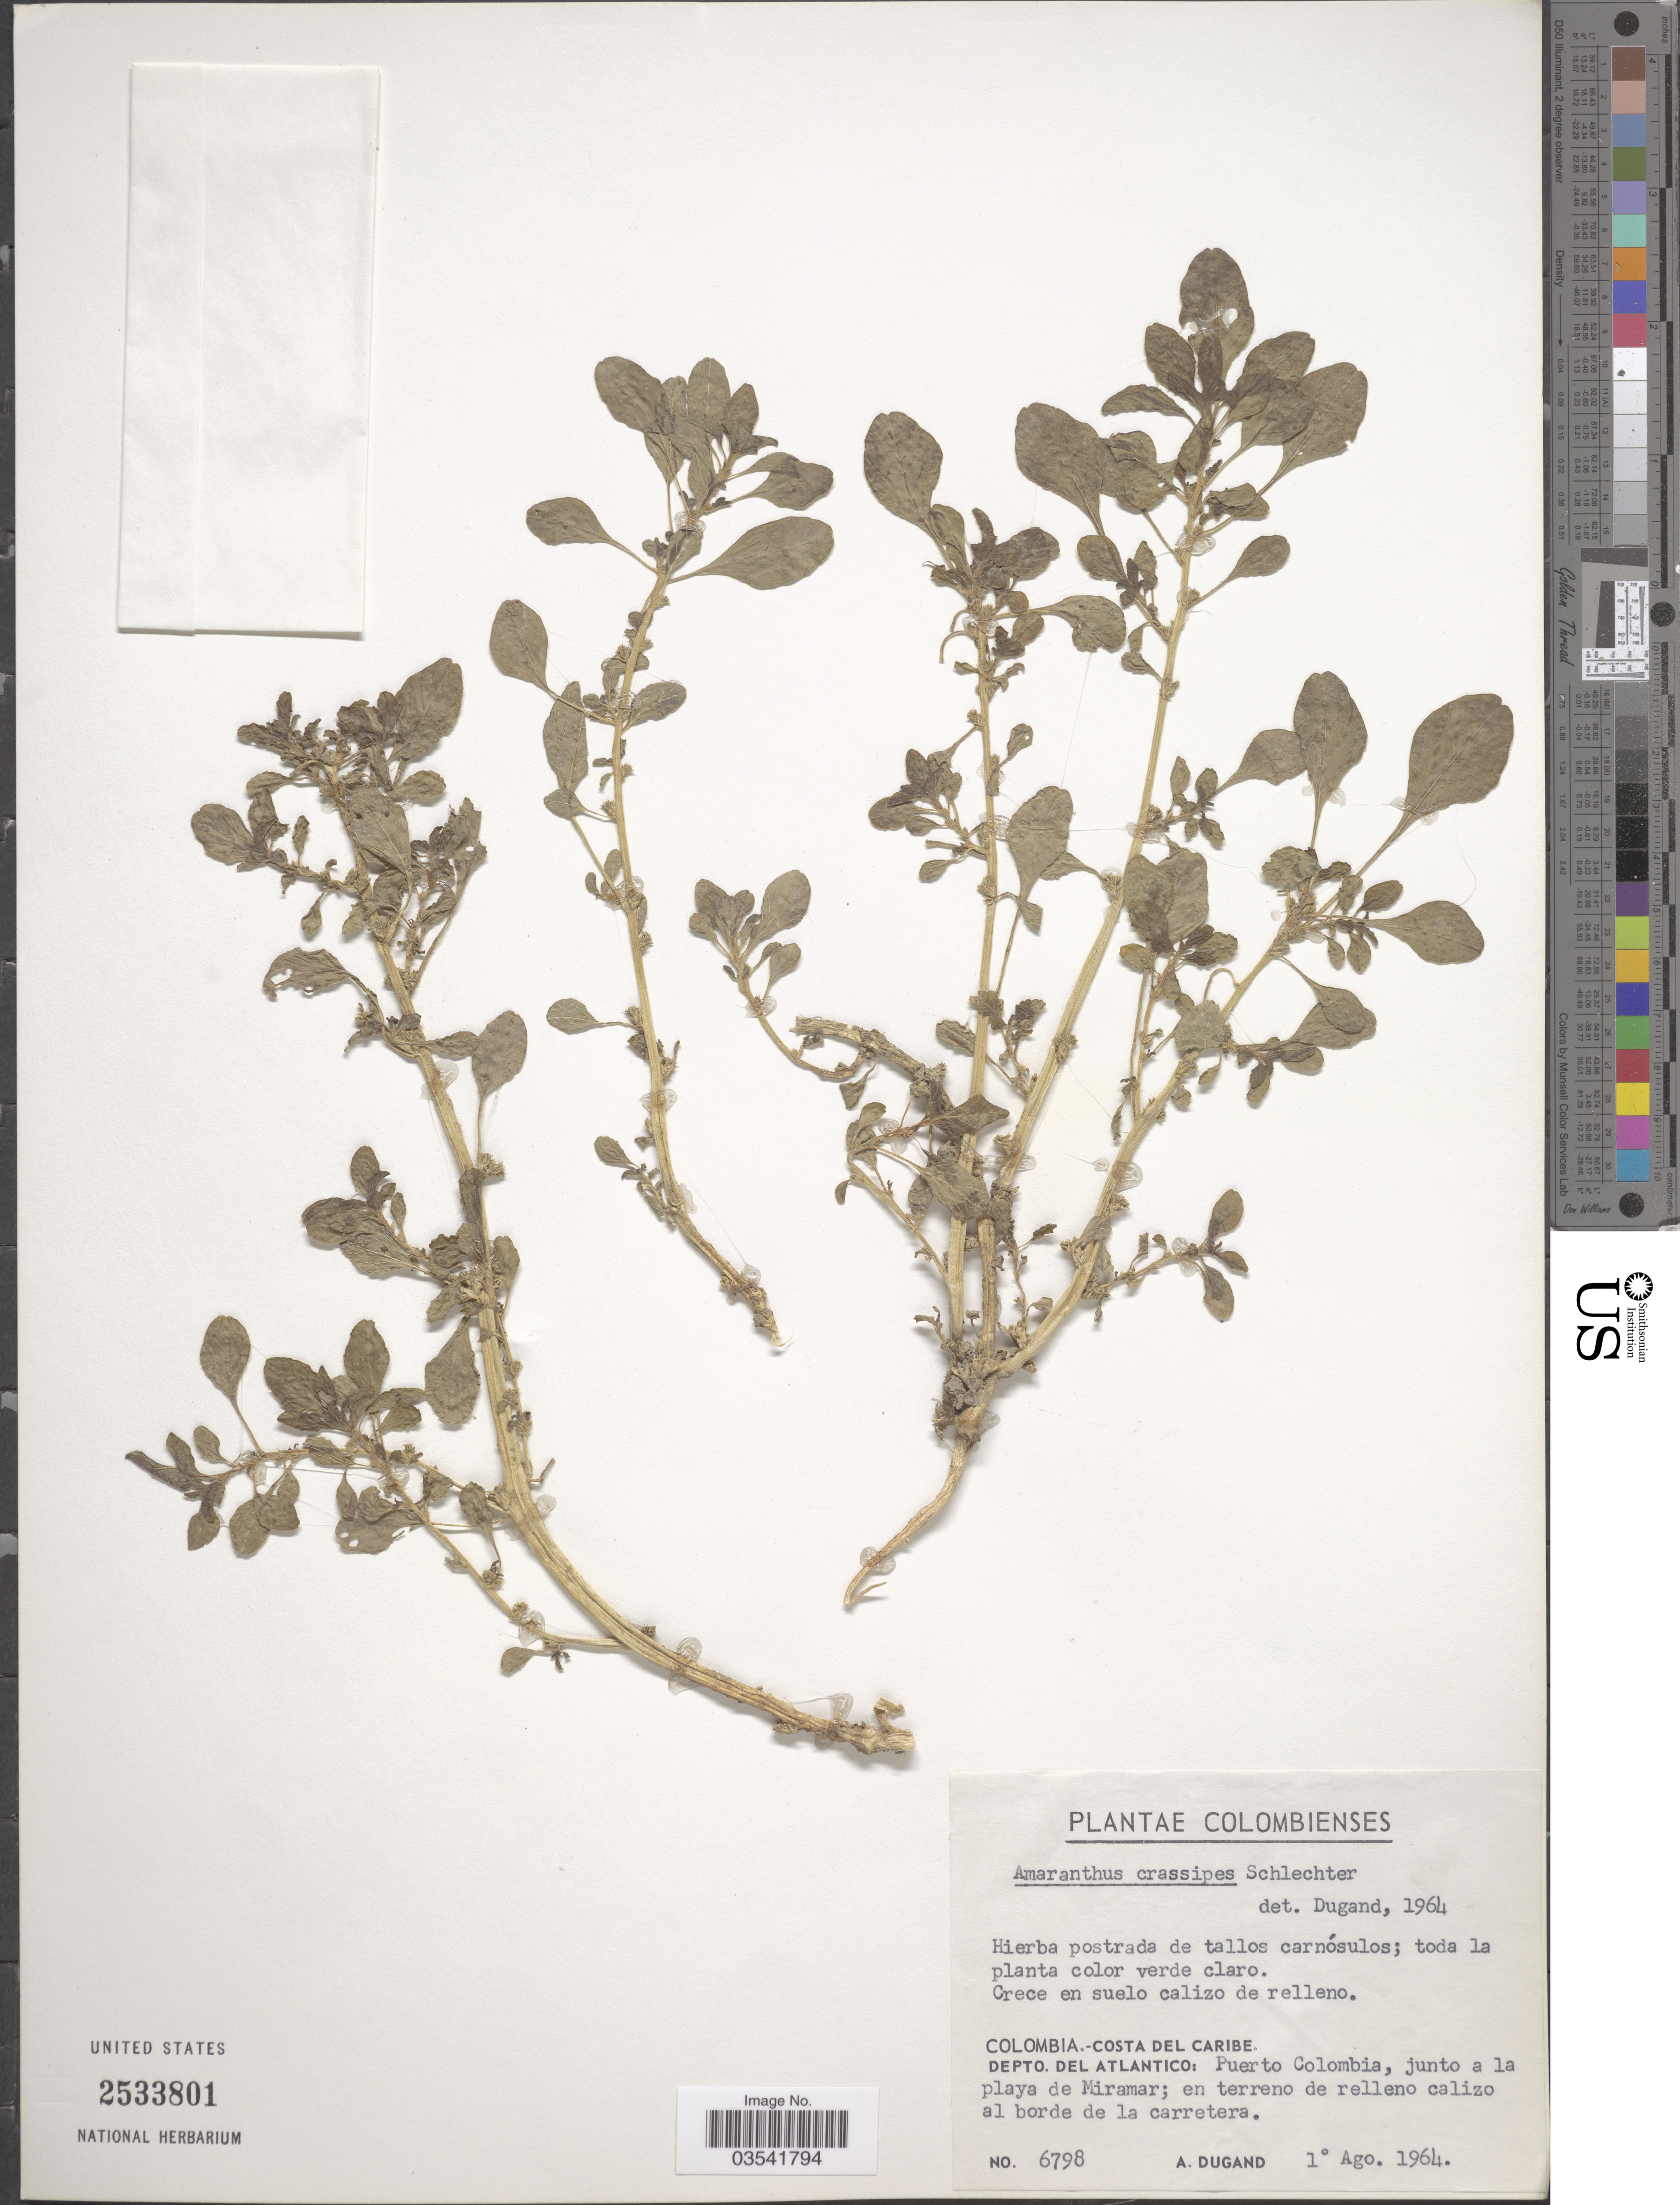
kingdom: Plantae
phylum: Tracheophyta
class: Magnoliopsida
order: Caryophyllales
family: Amaranthaceae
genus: Amaranthus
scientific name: Amaranthus crassipes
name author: Schltdl.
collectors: A. Dugand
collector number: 6798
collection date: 1964-08-01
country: Colombia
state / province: Atlántico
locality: Costa del Caribe. Depto. del Atlantico: Puerto Colombia, junto a la playa de Miramar.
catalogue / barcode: US 2533801